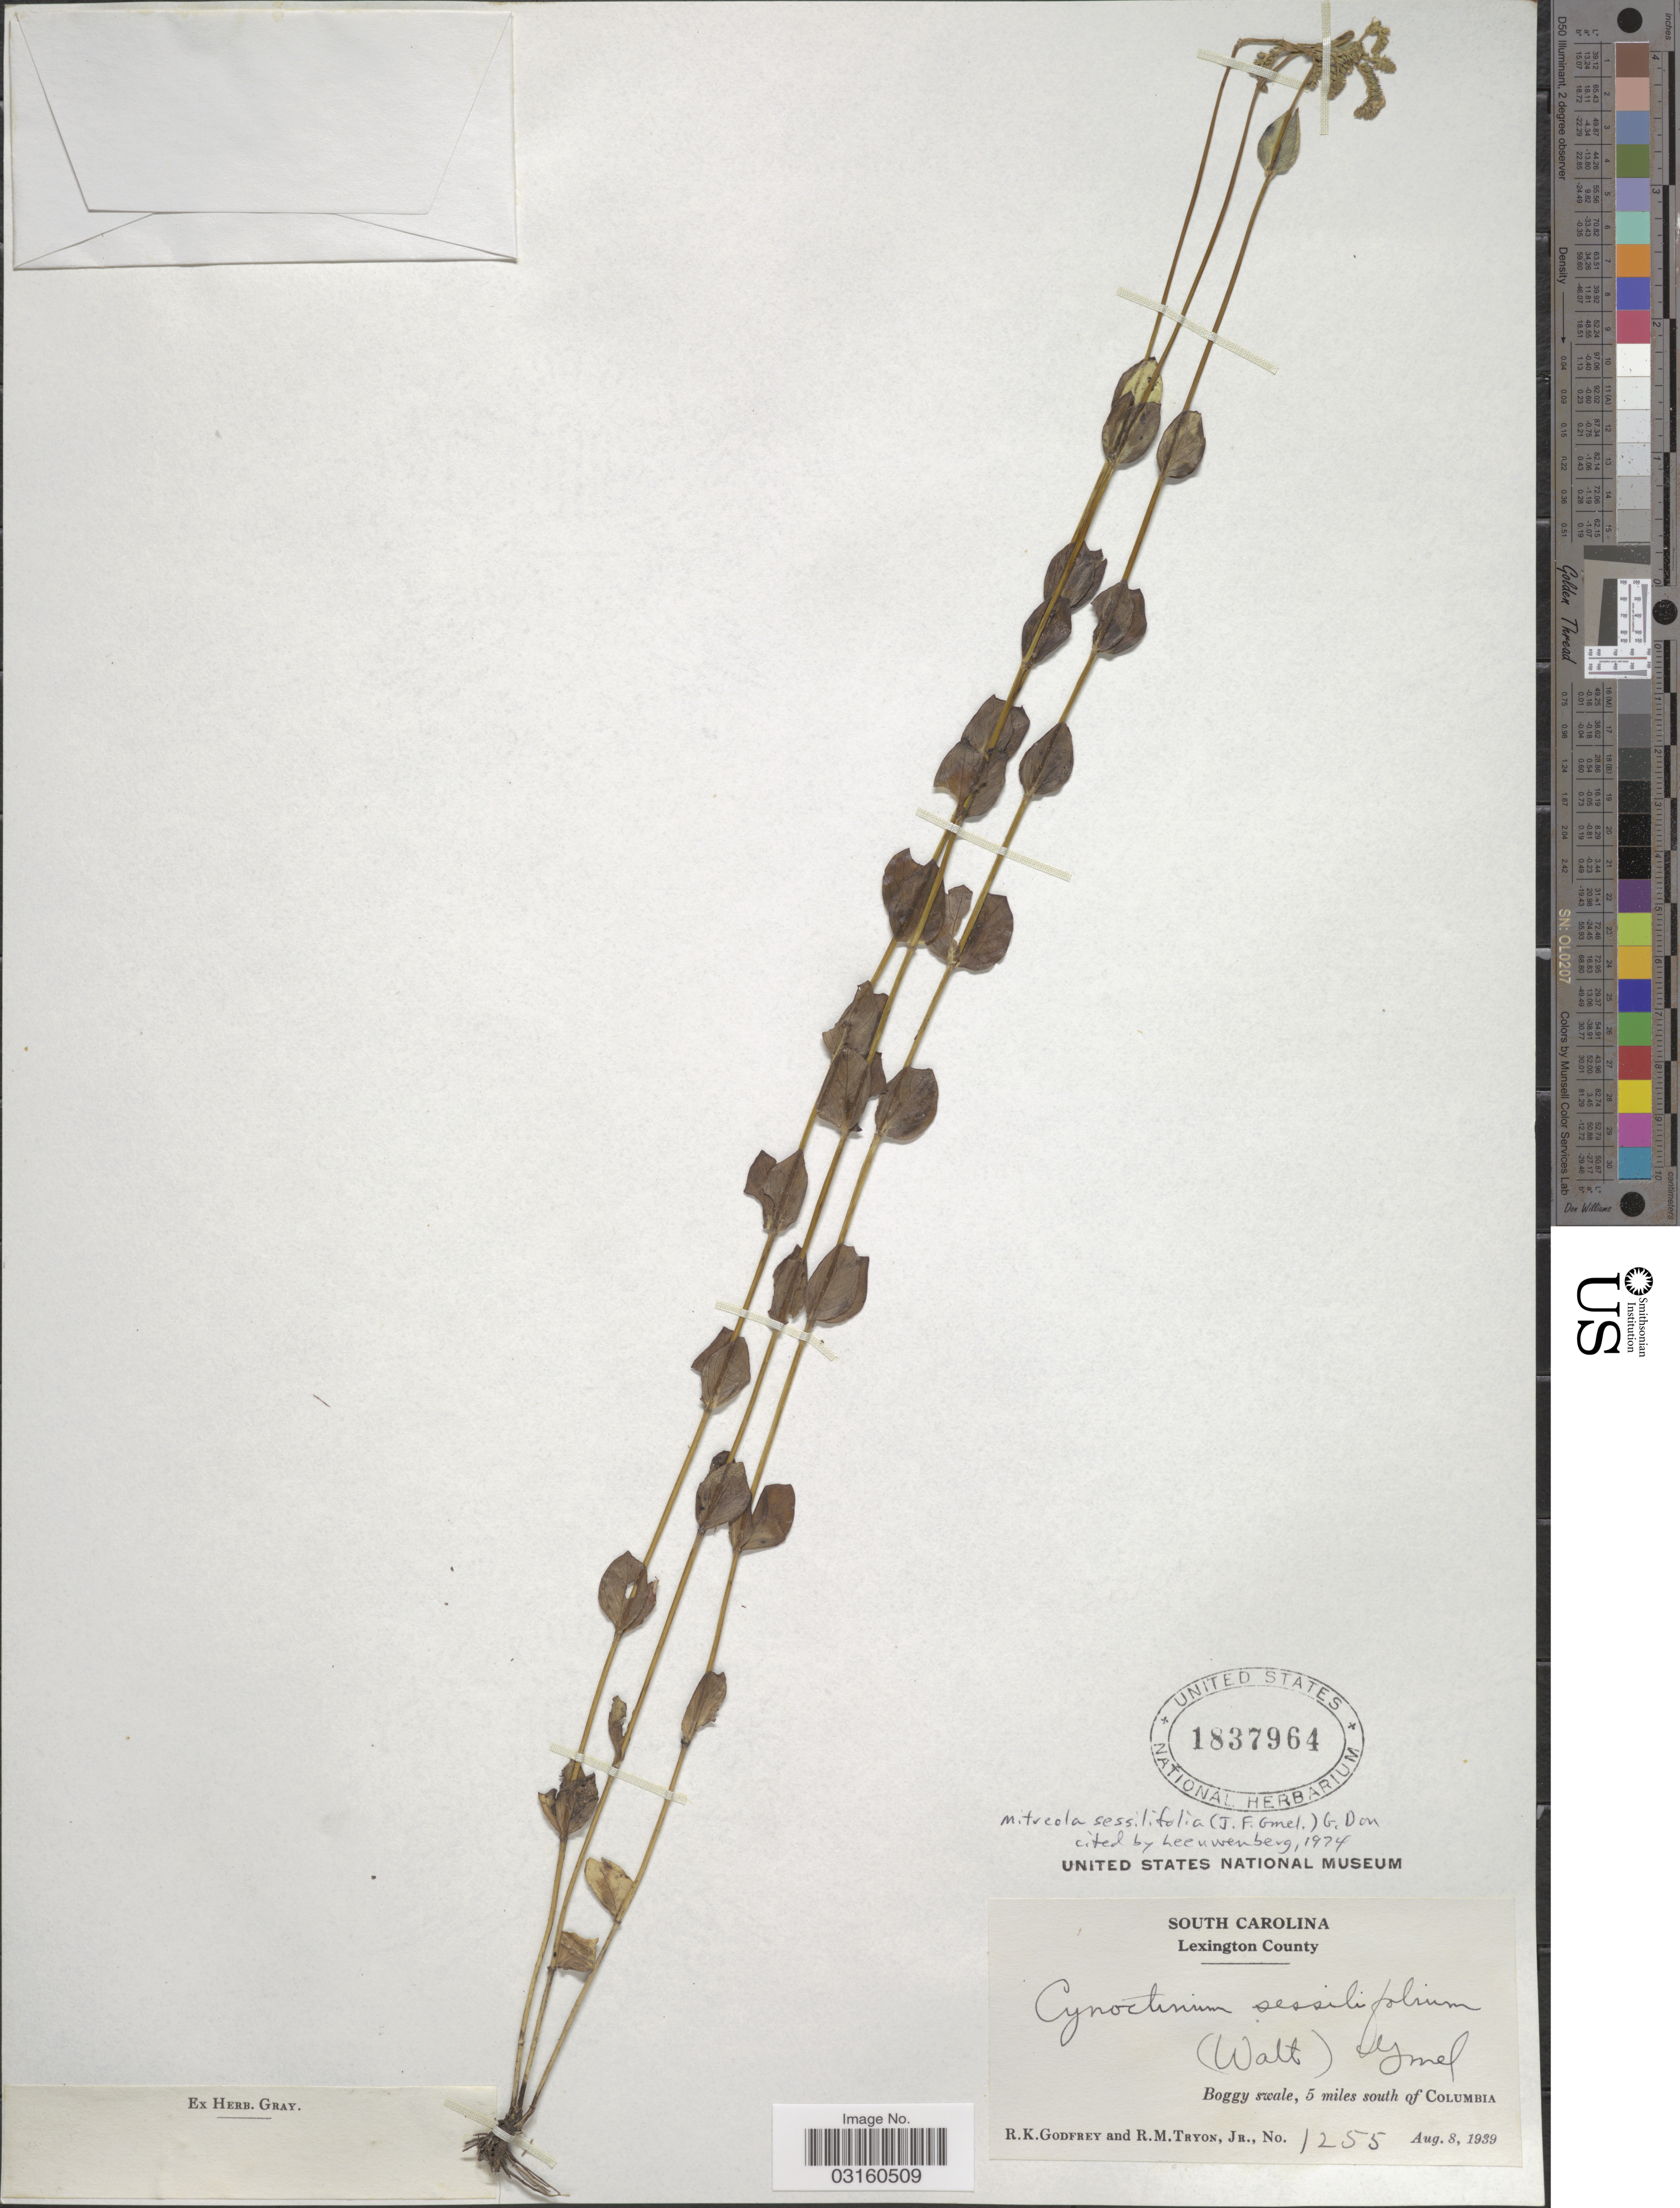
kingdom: Plantae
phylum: Tracheophyta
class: Magnoliopsida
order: Gentianales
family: Loganiaceae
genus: Mitreola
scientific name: Mitreola sessilifolia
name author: (J.F. Gmel.) G. Don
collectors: R. K. Godfrey & R. Tryon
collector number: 1255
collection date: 1939-08-08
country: United States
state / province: South Carolina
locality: Lexington County. Boggy swale, 5 miles south of Columbia.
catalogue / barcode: US 1837964